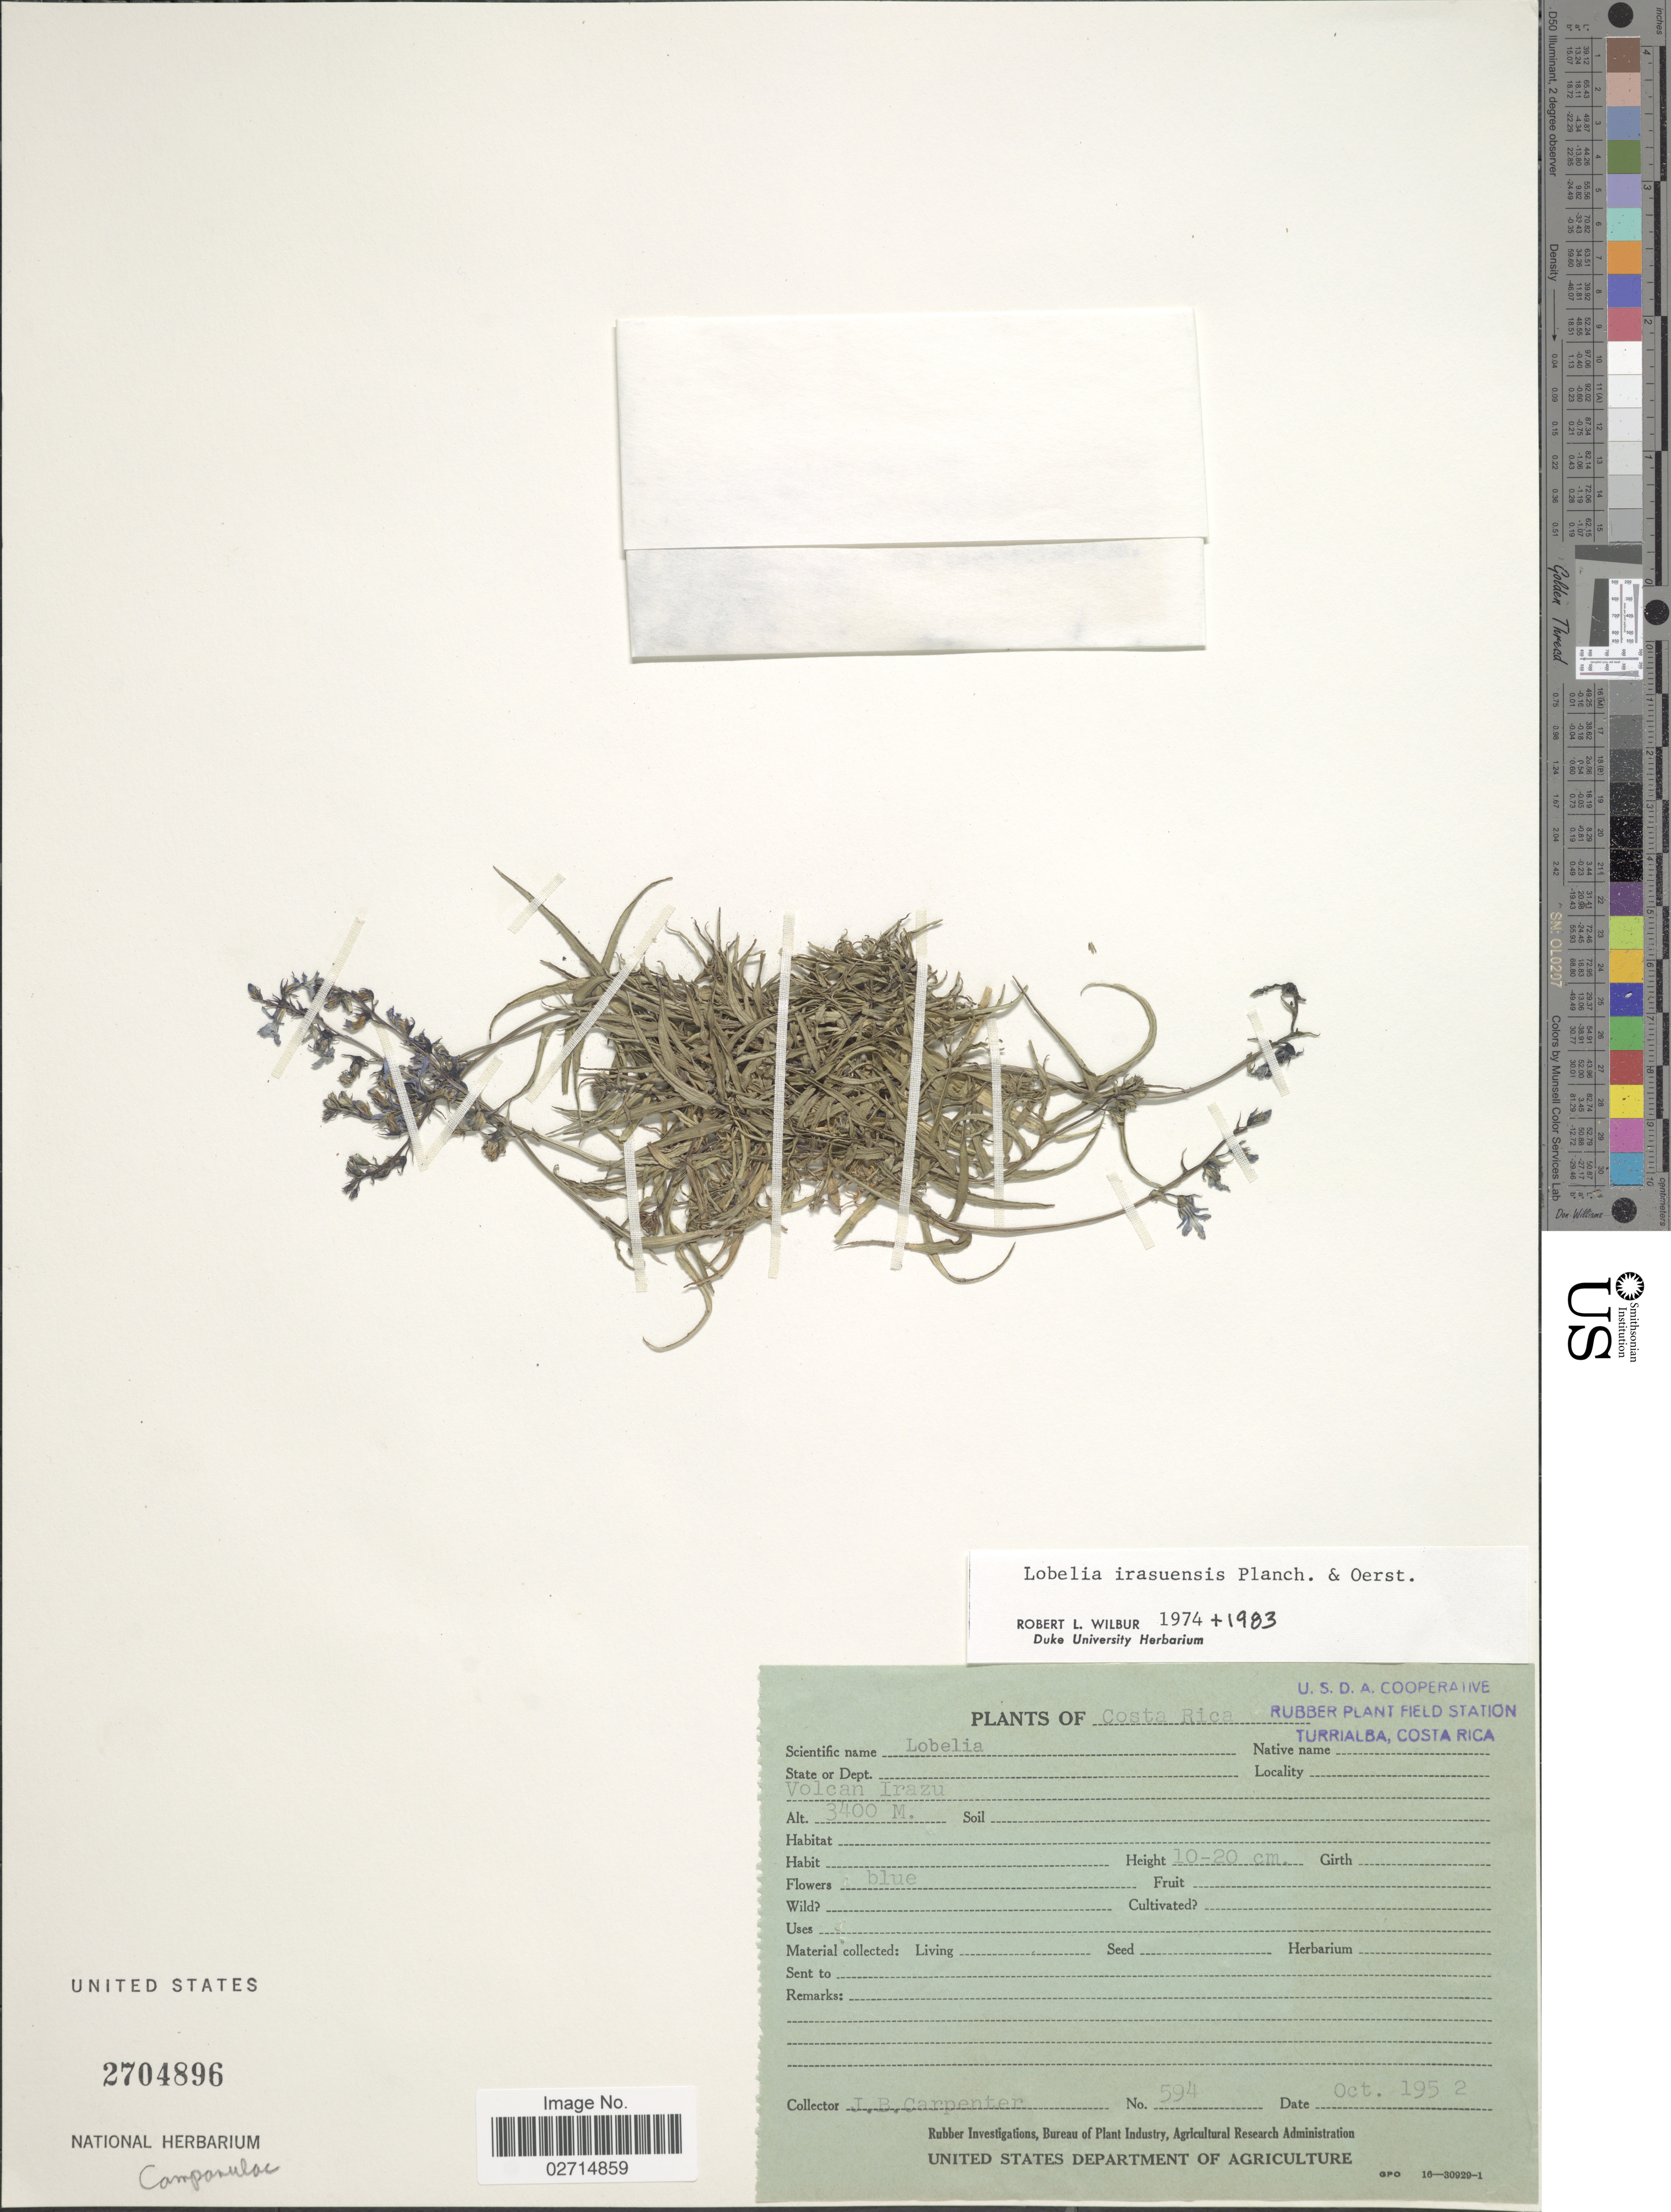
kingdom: Plantae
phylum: Tracheophyta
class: Magnoliopsida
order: Asterales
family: Campanulaceae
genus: Lobelia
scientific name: Lobelia irasuensis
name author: Planch. & Oerst.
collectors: J. Carpenter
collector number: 594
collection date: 1952-10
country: Costa Rica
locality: Volcano Irazu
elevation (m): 3400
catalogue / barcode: US 2704896